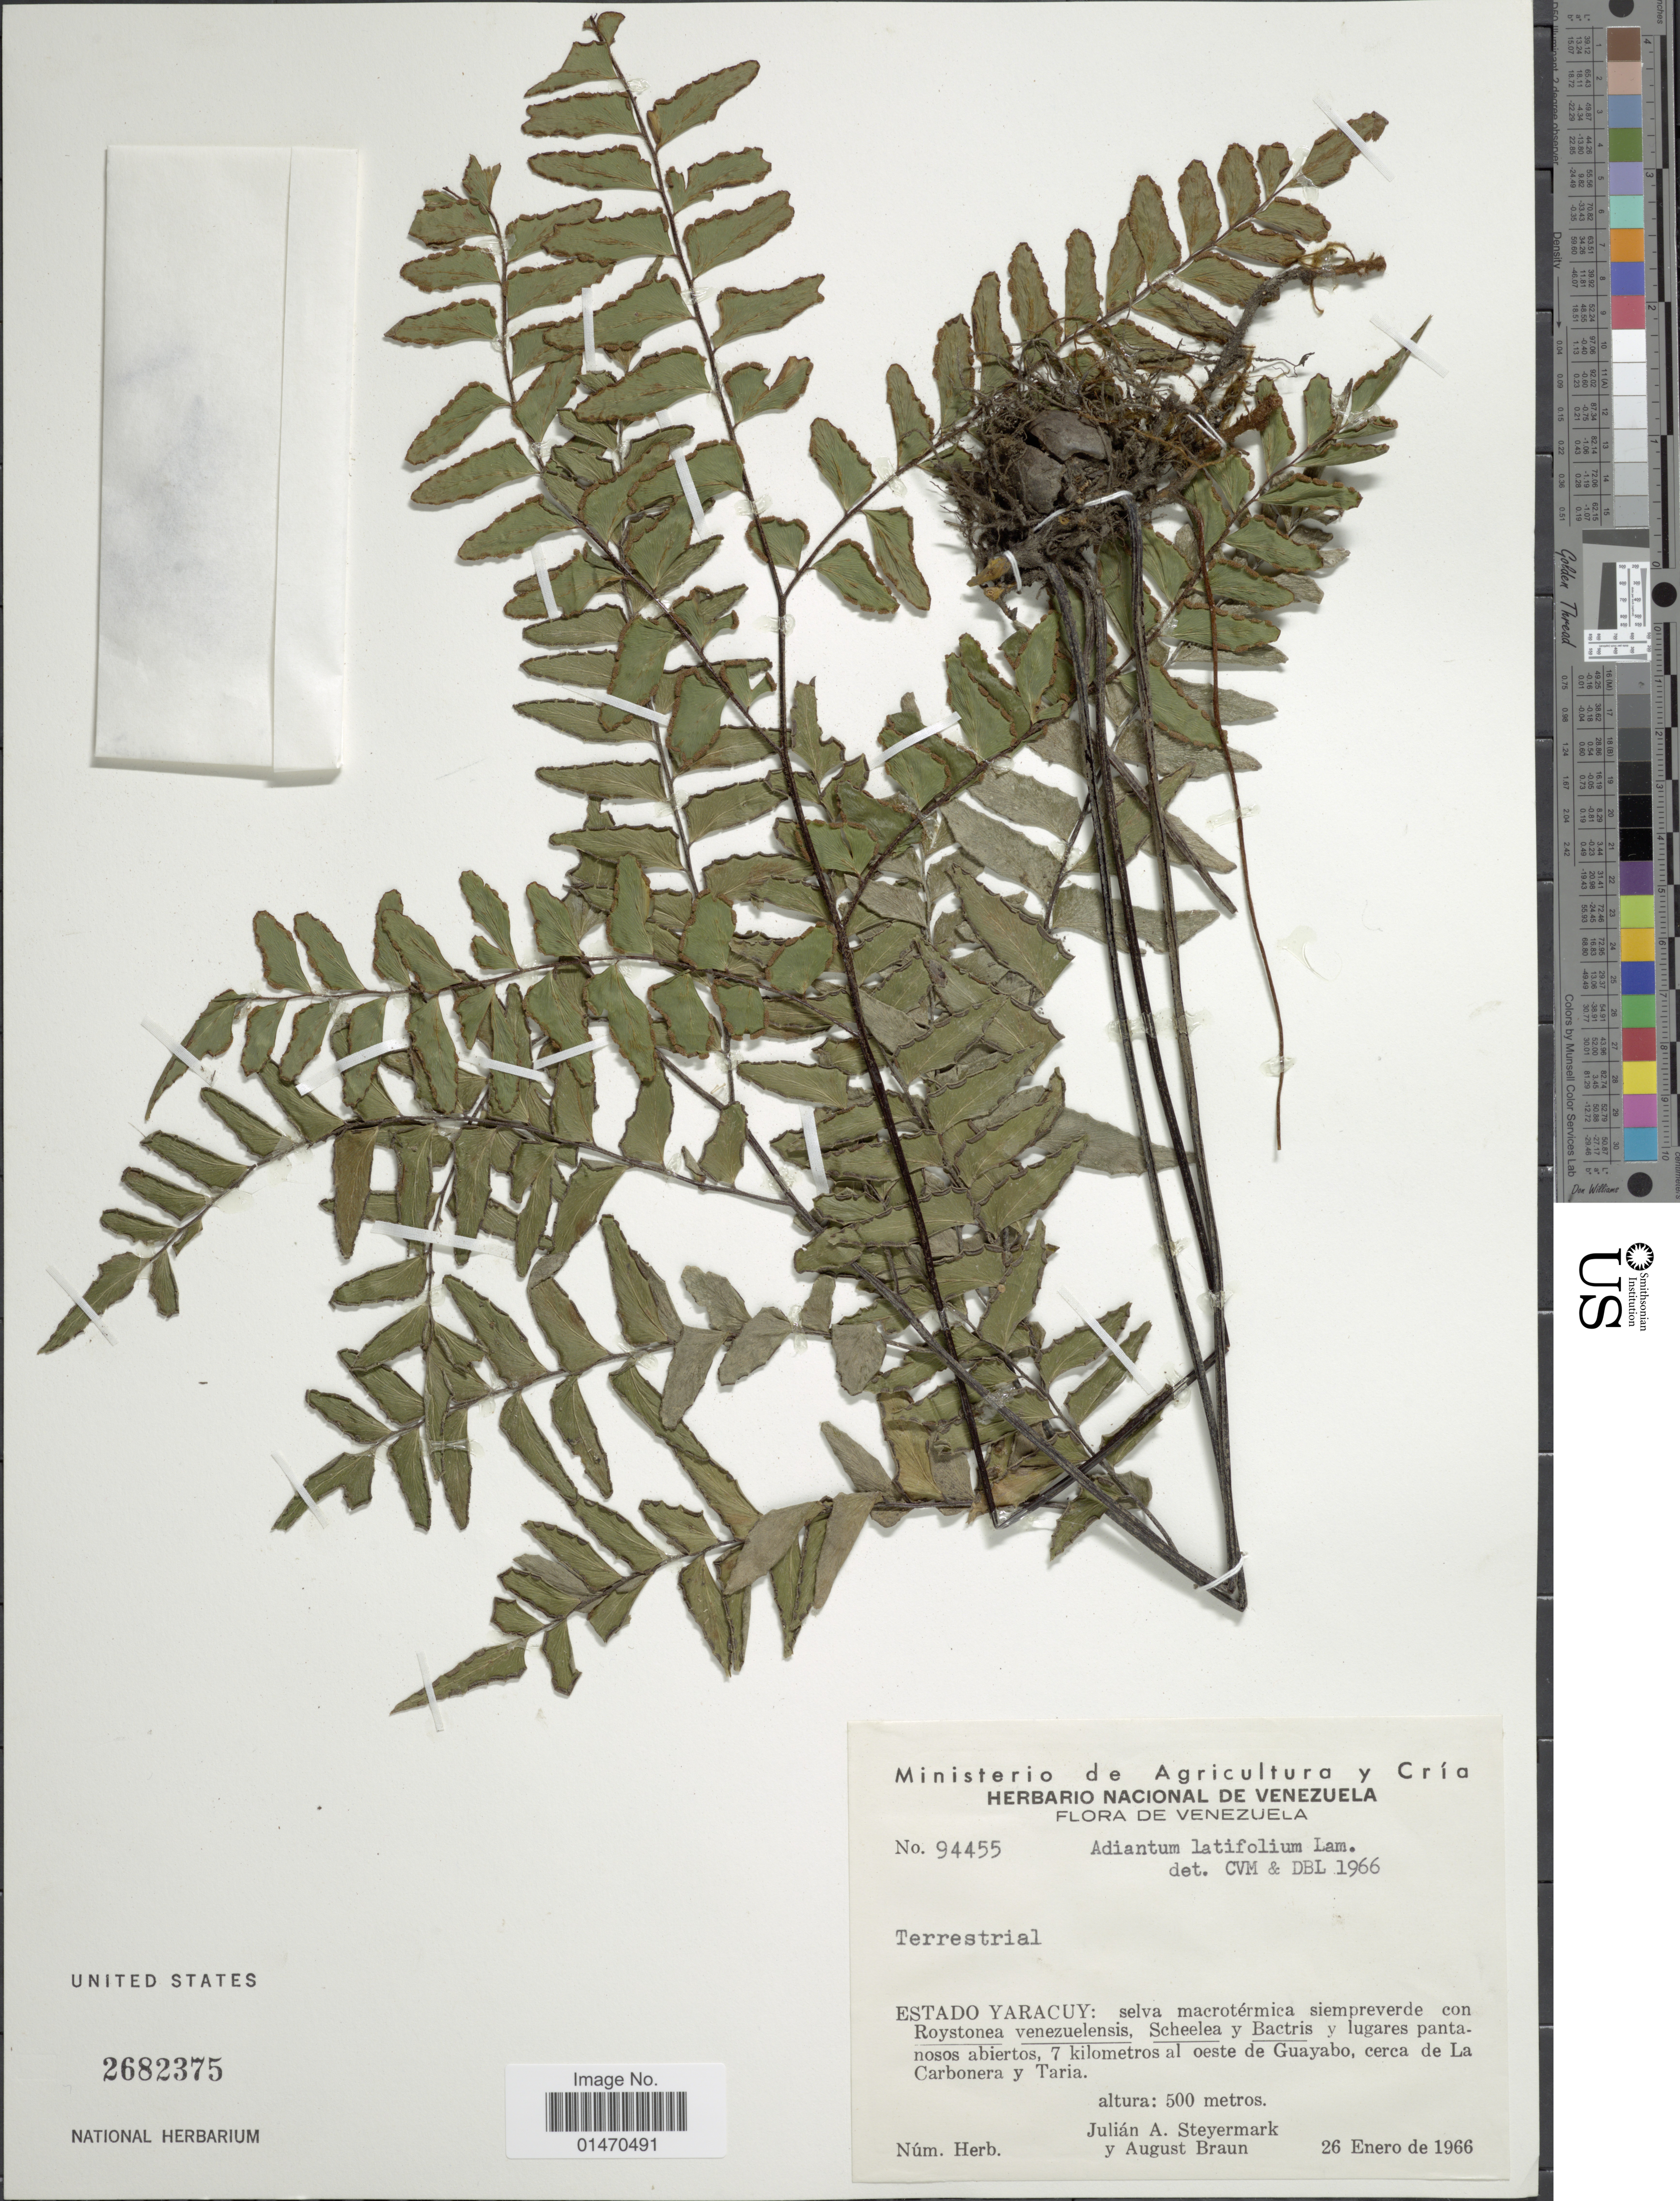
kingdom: Plantae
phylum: Tracheophyta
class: Polypodiopsida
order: Polypodiales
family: Pteridaceae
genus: Adiantum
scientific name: Adiantum latifolium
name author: Lam.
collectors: J. Steyermark & A. Braun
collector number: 94455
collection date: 1966-01-26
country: Venezuela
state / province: Yaracuy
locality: Estado Yaracuy: selva macrotermica siempreverde con Roystonea venezuelensis, Scheelea y Bactris y lugares pantanosos abiertos, 7km al oeste de Guayabo, cerca de La Carbonera y Taria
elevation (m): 500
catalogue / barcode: US 2682375